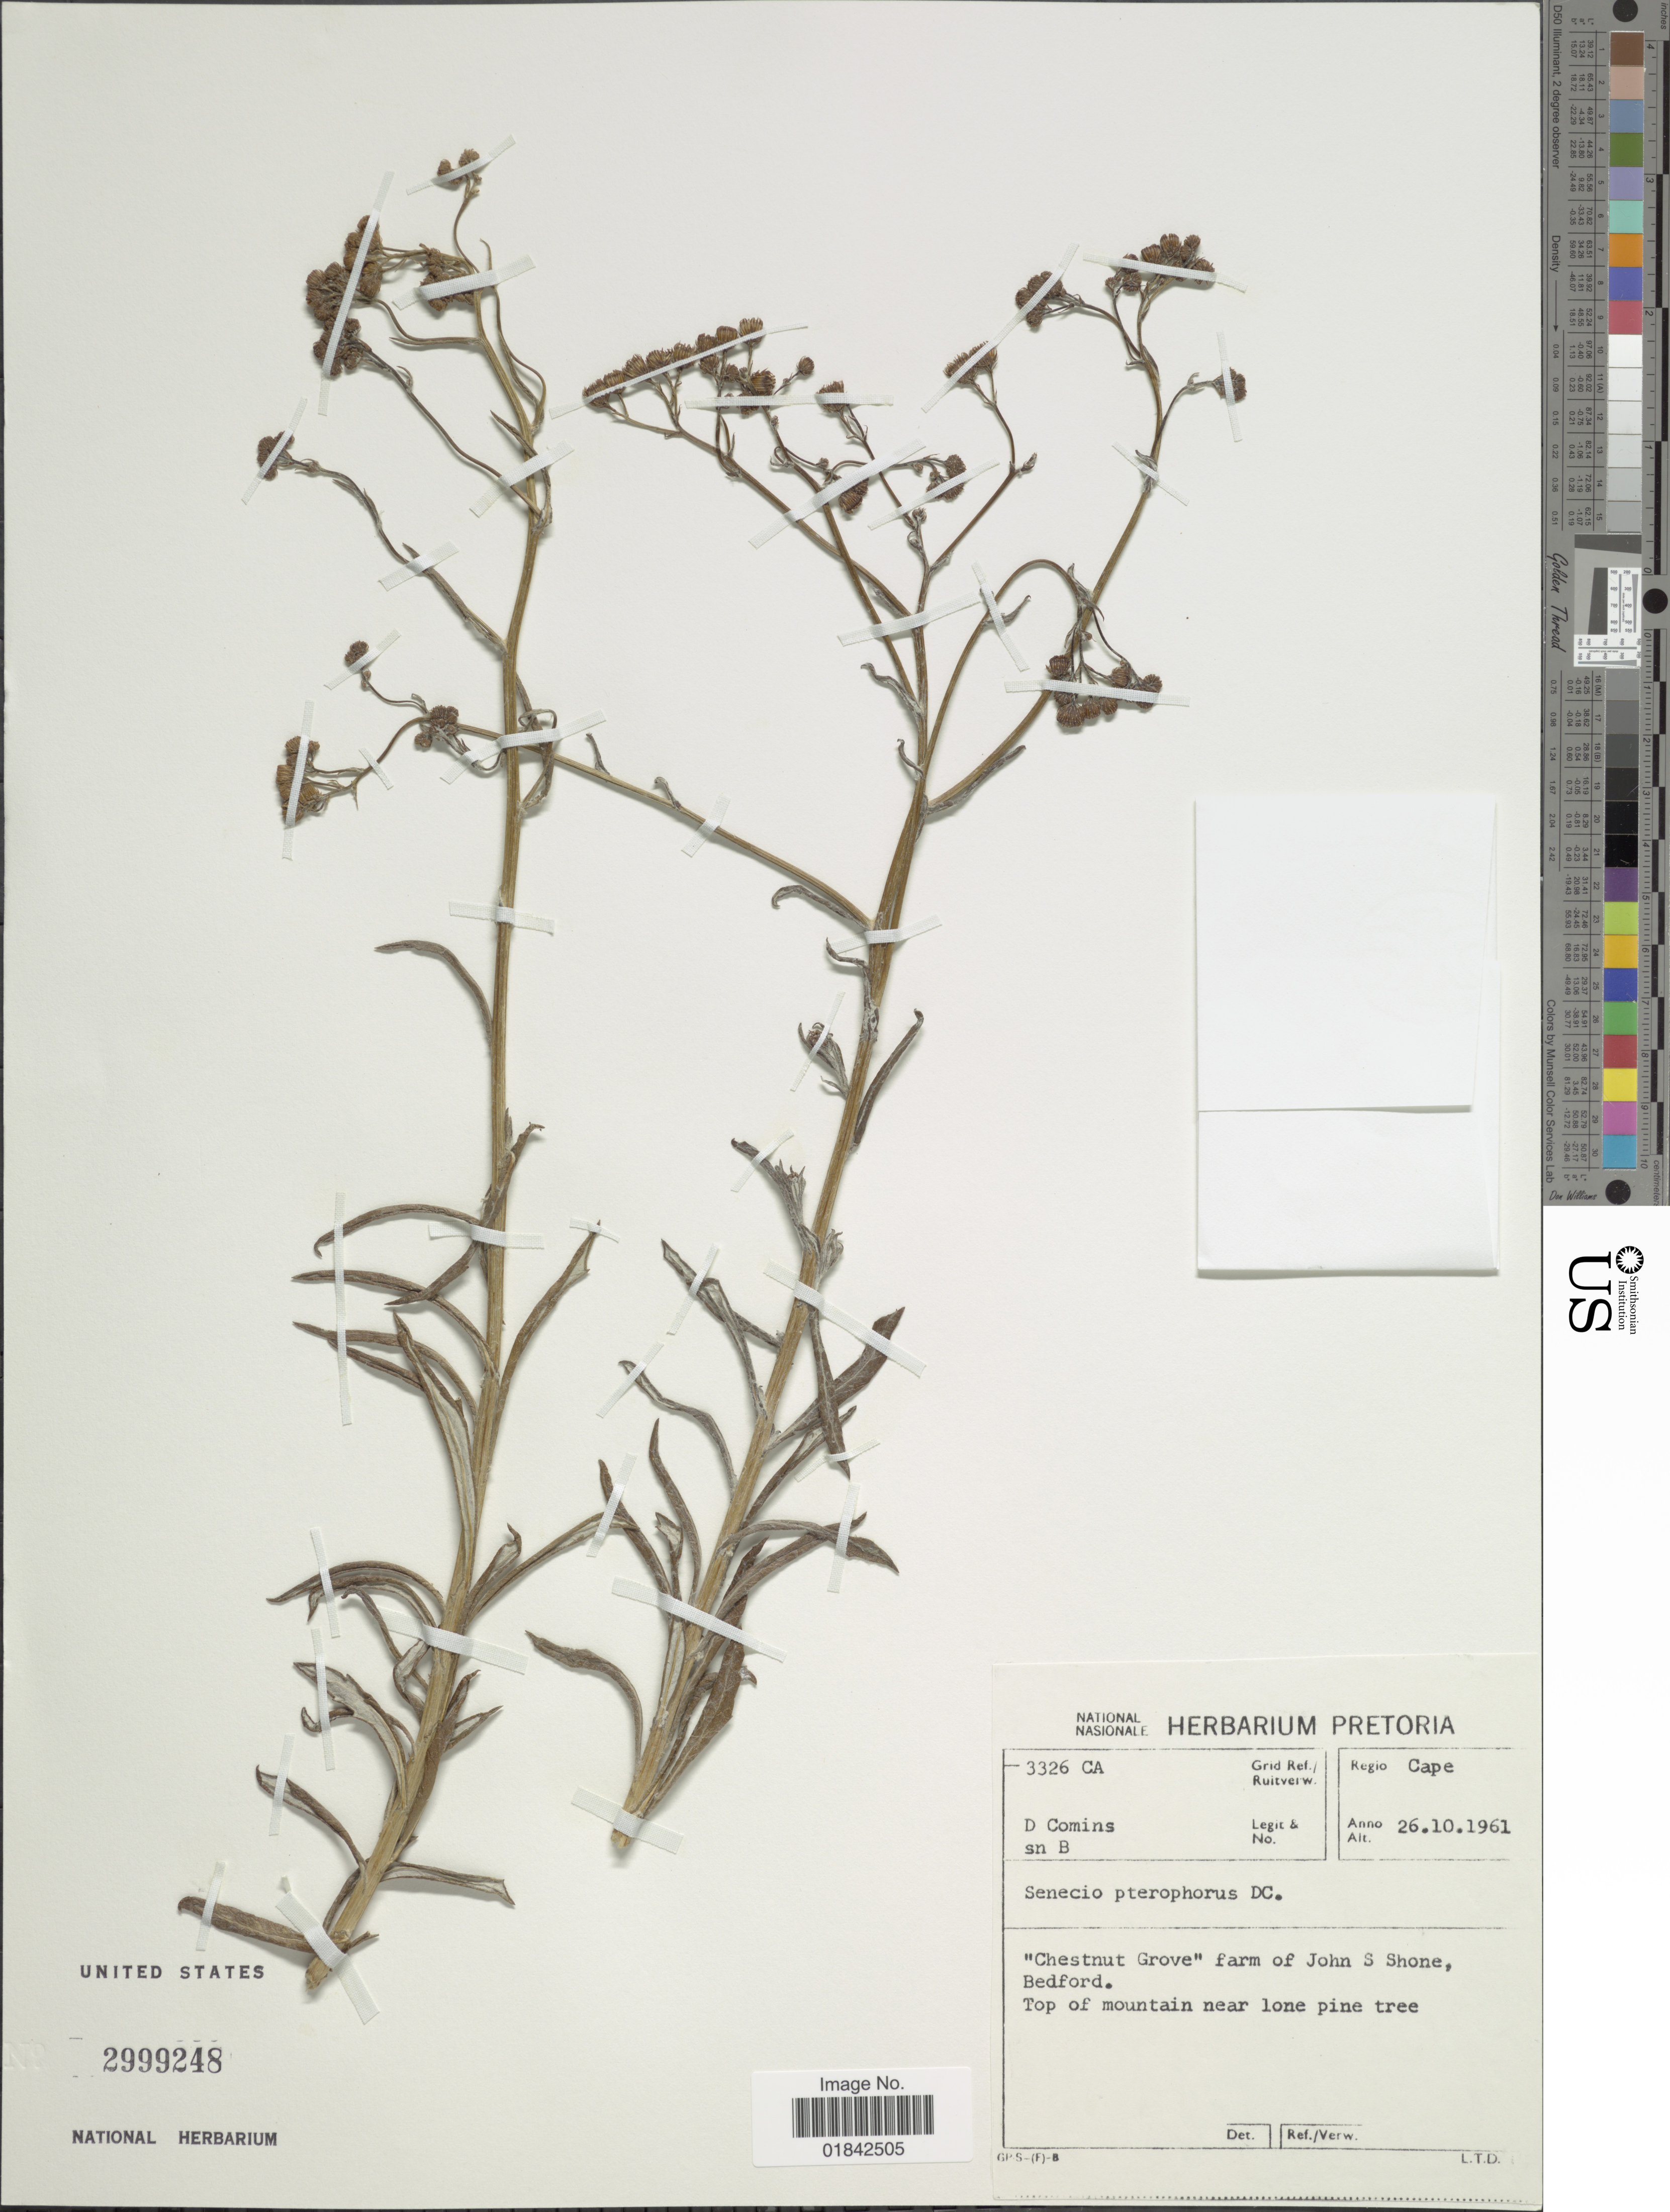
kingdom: Plantae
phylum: Tracheophyta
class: Magnoliopsida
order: Asterales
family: Asteraceae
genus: Senecio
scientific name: Senecio pterophorus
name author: DC.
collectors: D. Comins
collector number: sn B?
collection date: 1961-10-26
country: South Africa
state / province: Eastern Cape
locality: Regio Cape. "Chestnut Grove" farm of John S Shone, Bedford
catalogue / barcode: US 2999248